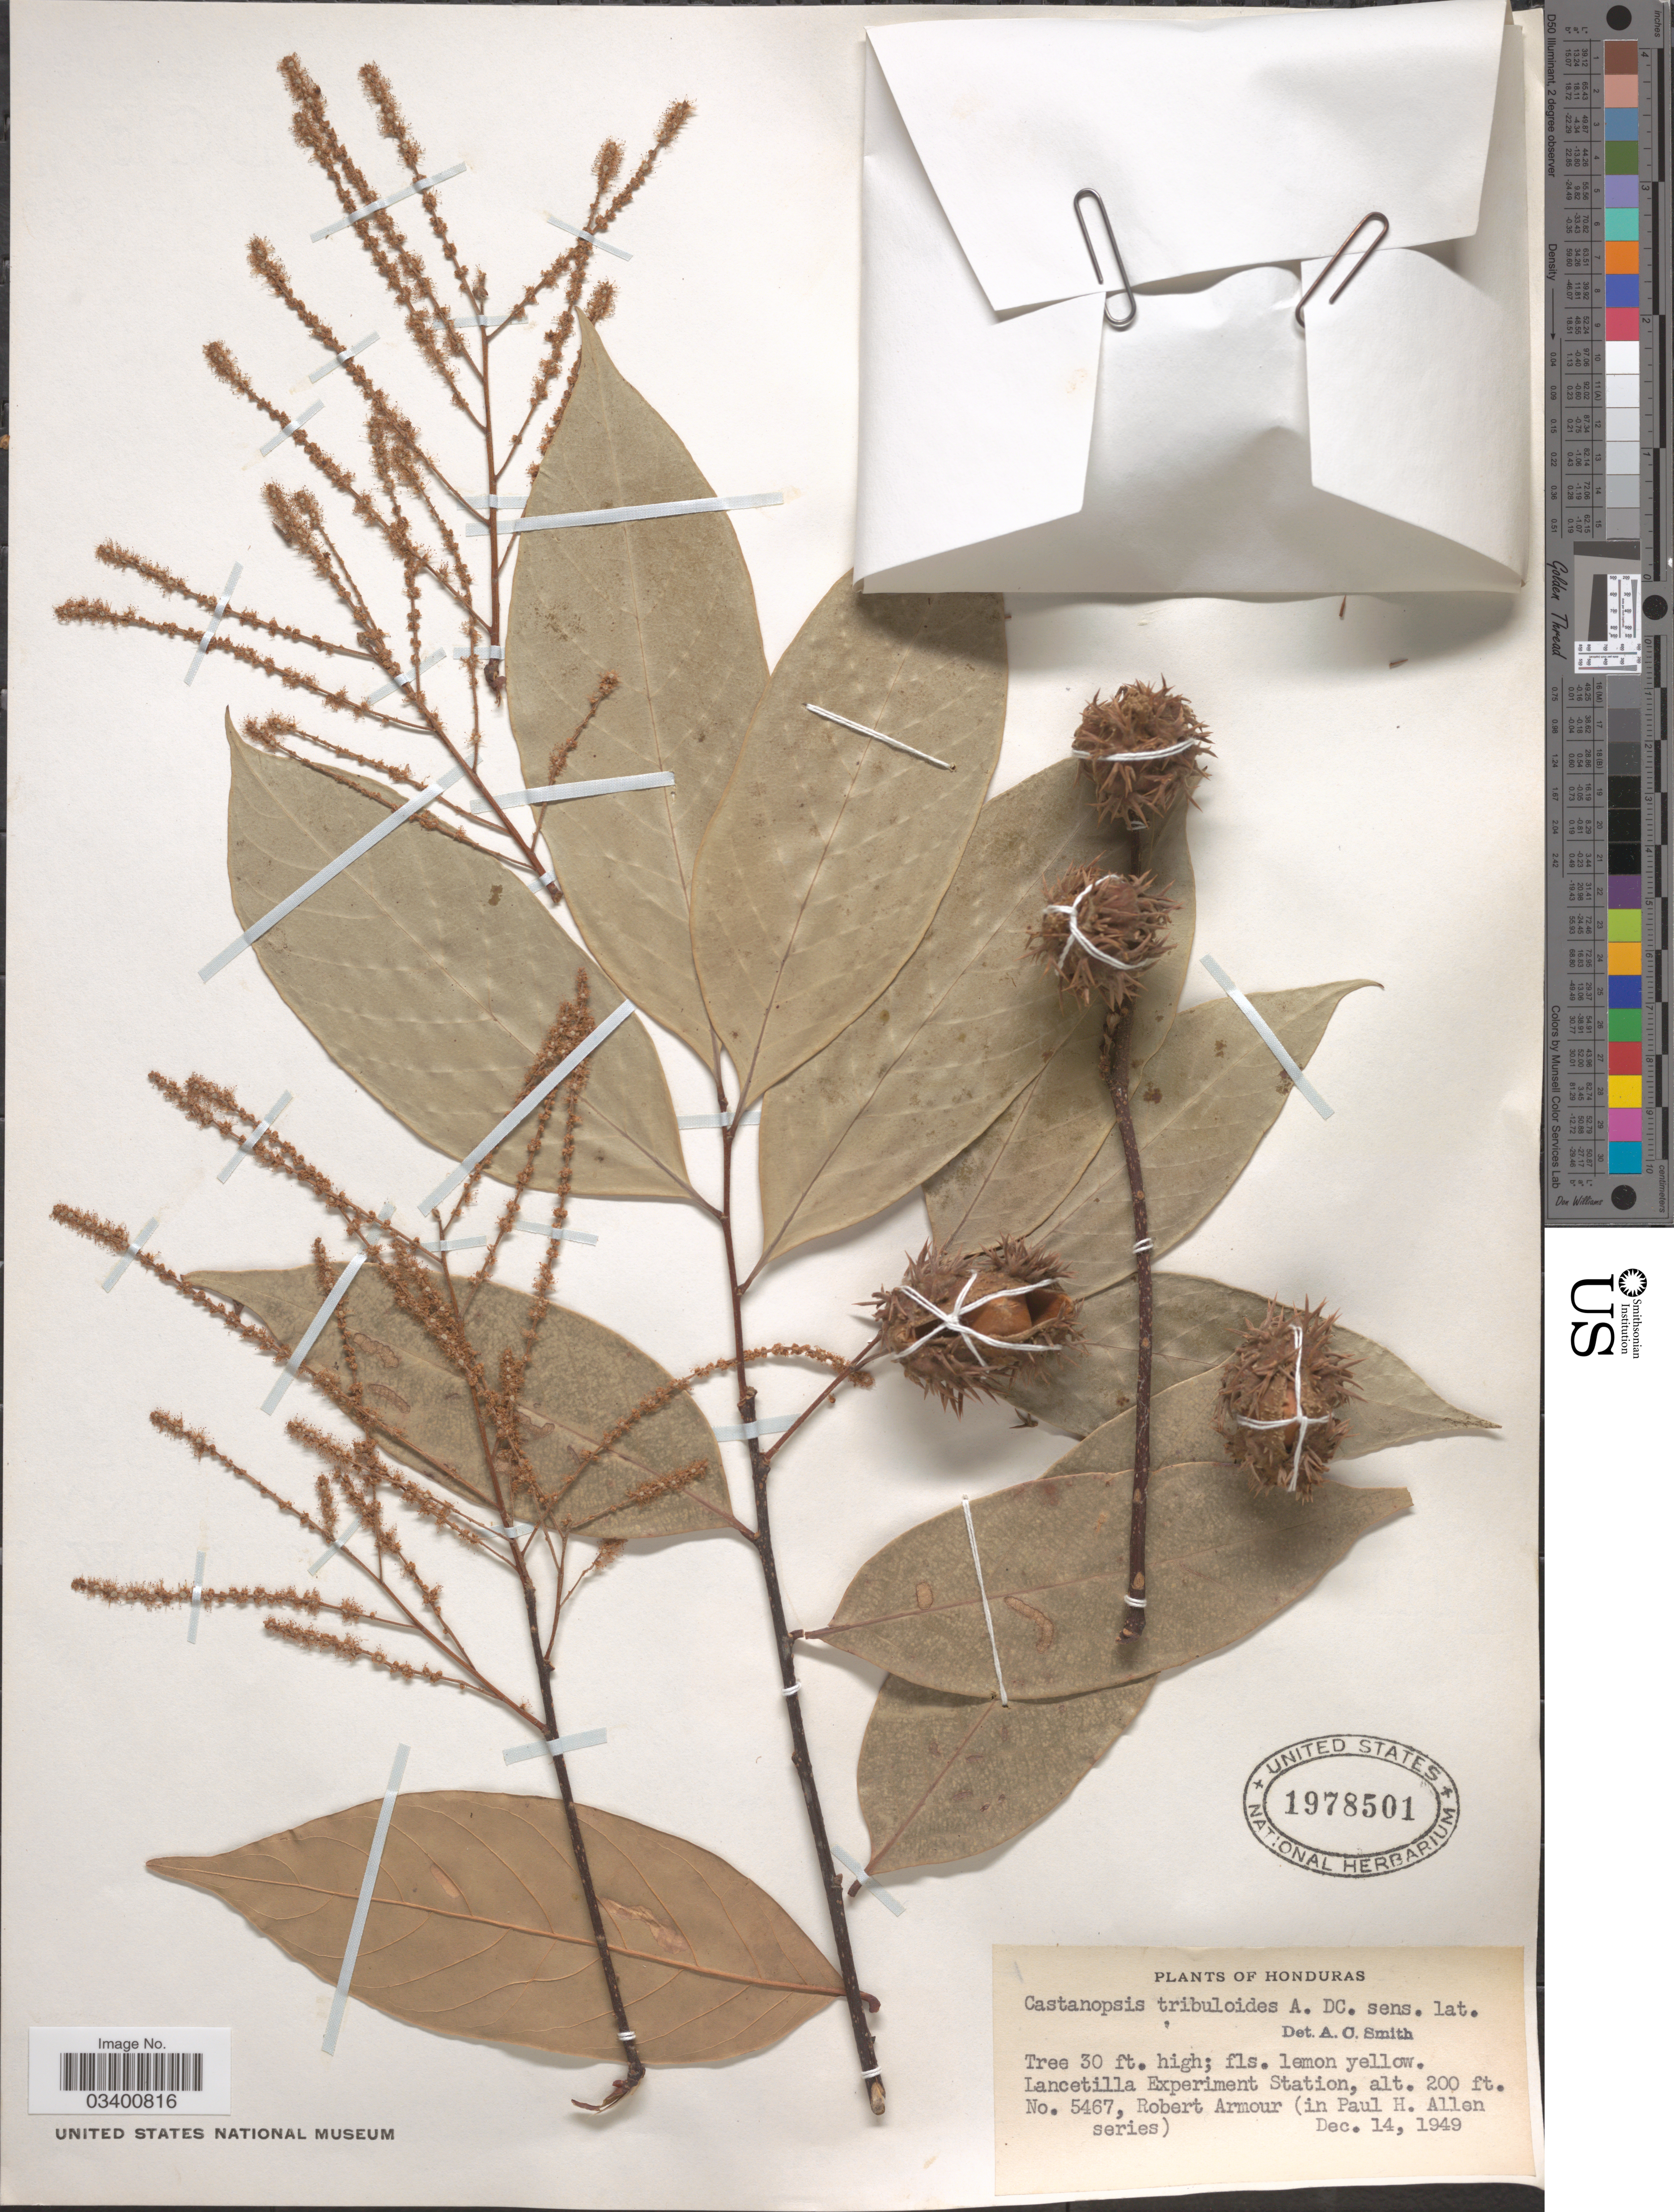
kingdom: Plantae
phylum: Tracheophyta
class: Magnoliopsida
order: Fagales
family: Fagaceae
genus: Castanopsis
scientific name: Castanopsis tribuloides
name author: (Sm.) A. DC.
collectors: R. Armour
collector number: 5467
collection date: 1949-12-14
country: Honduras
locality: Lancetilla Experiment Station.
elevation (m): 61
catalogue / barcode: US 1978501